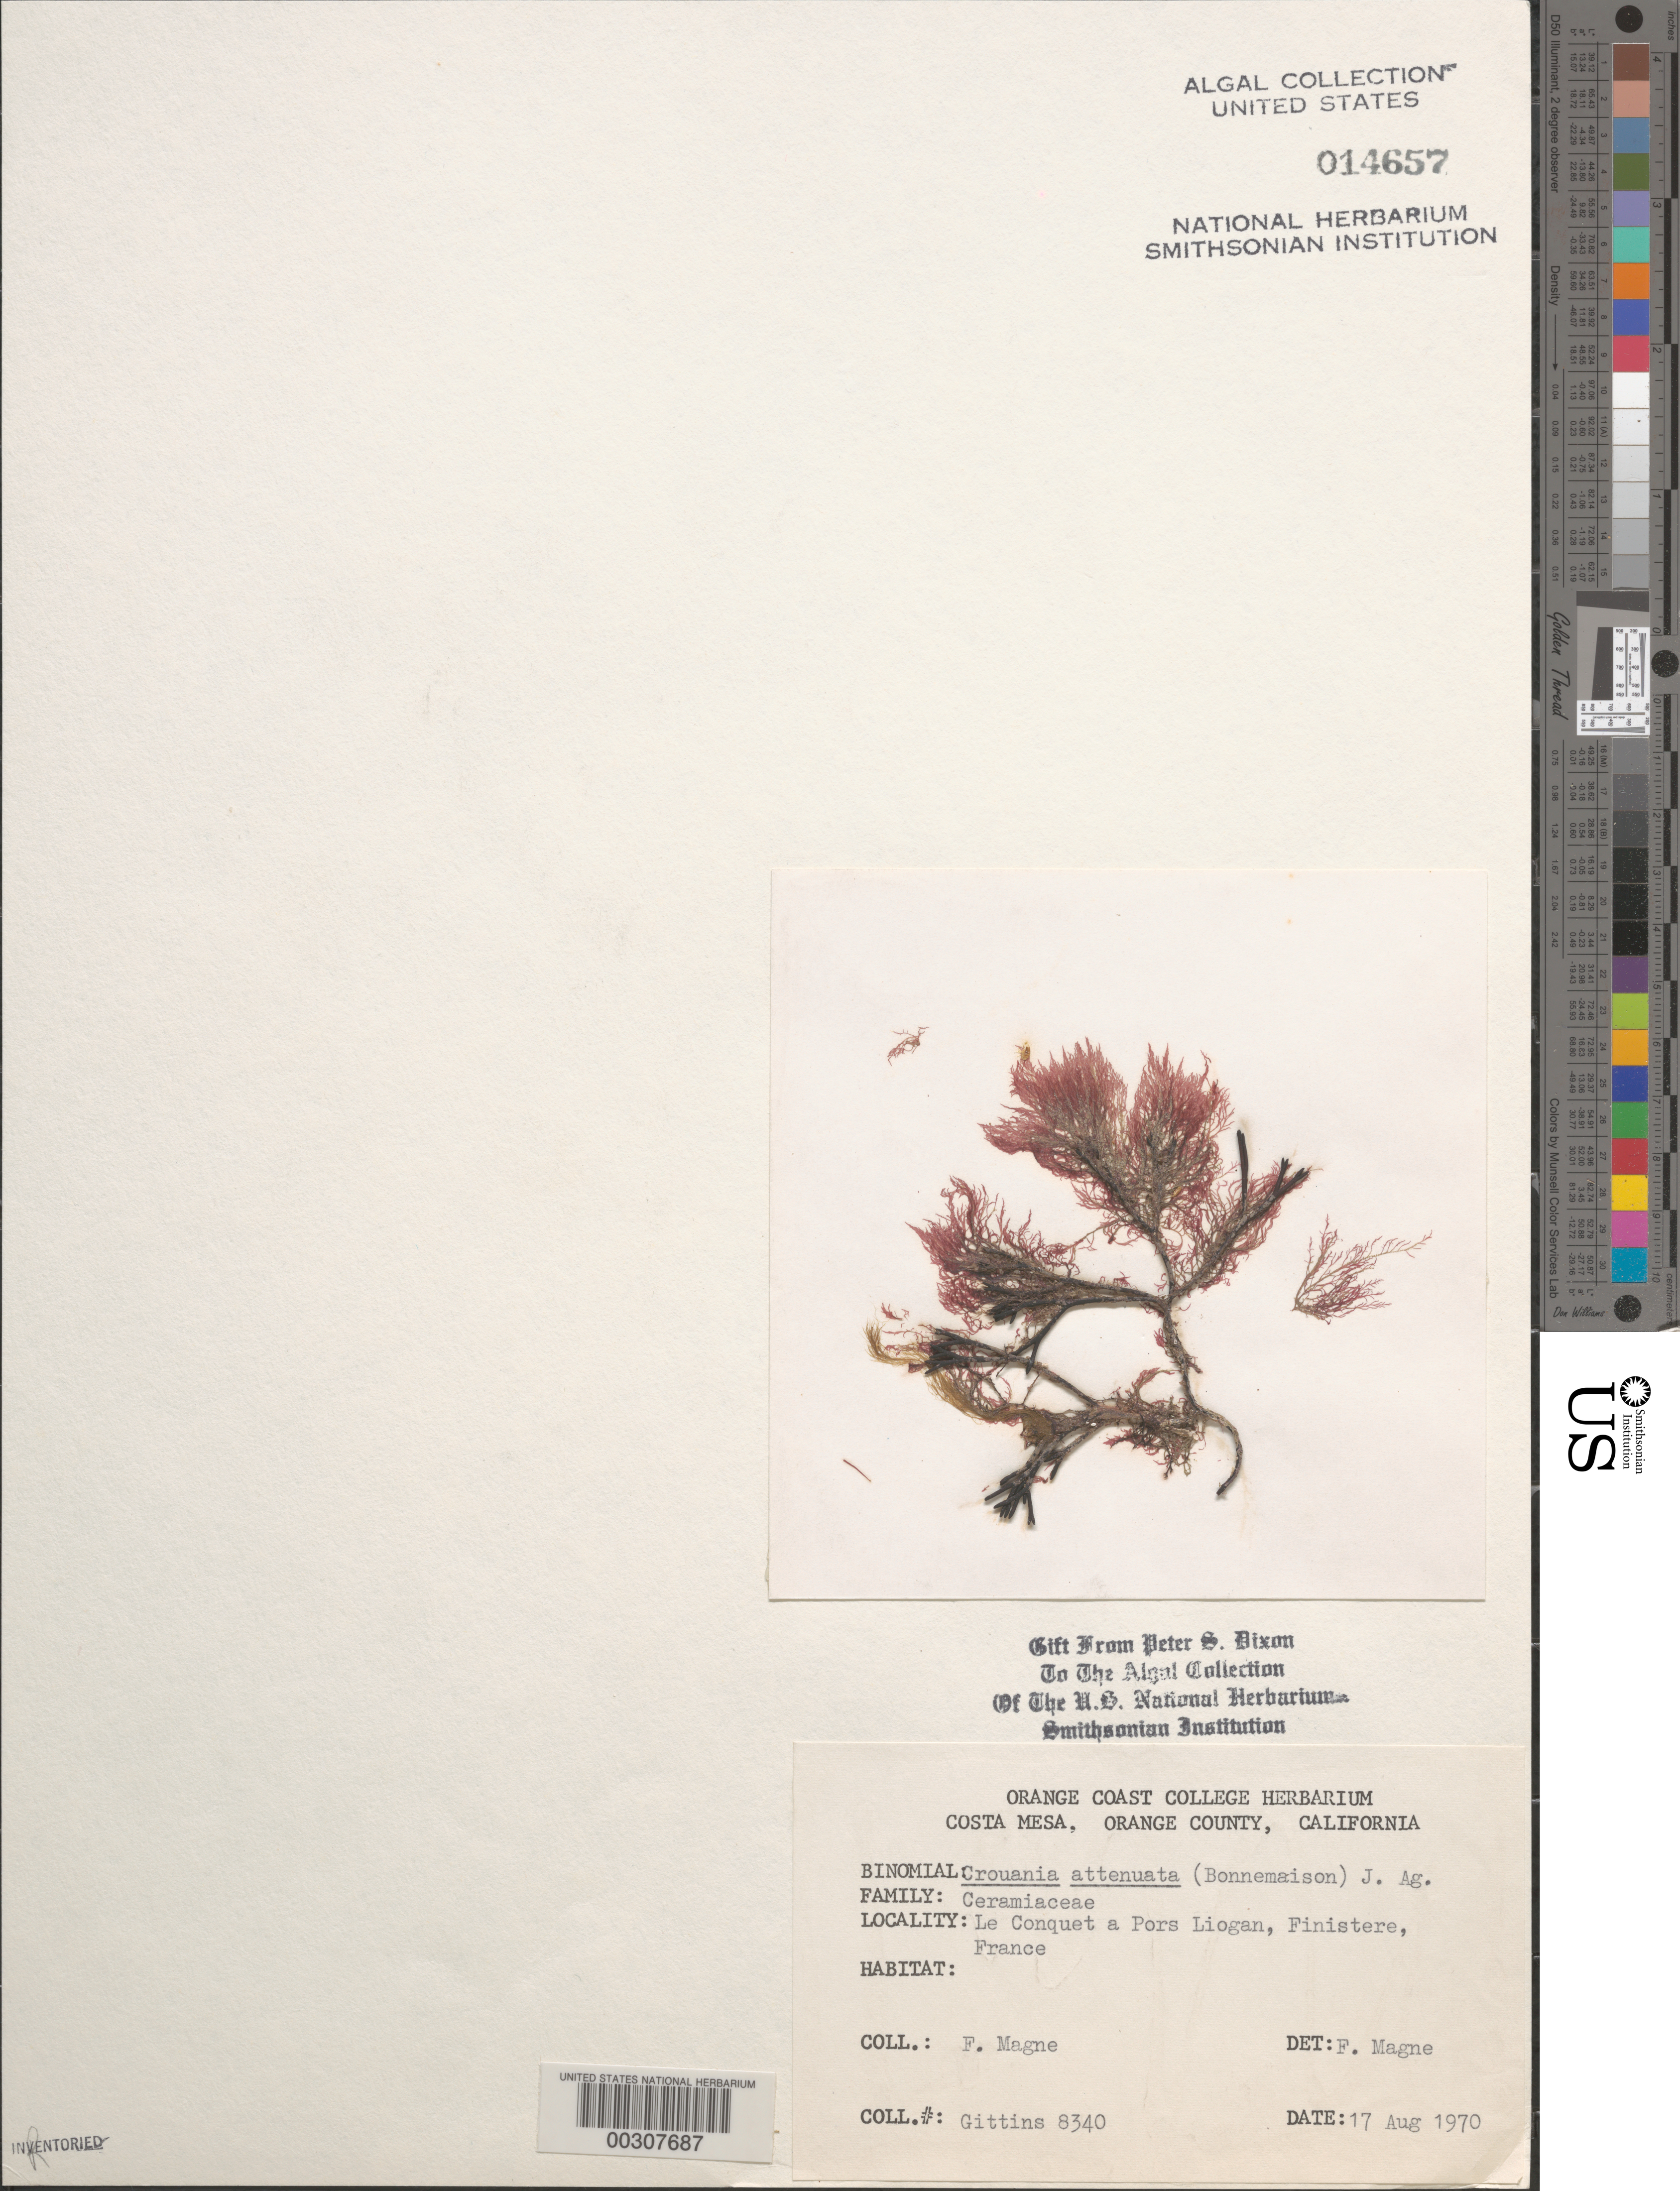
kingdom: Plantae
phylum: Rhodophyta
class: Florideophyceae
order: Ceramiales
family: Callithamniaceae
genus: Crouania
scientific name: Crouania attenuata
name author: (C. Agardh) J. Agardh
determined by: Magne, F.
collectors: F. Magne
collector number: Btg 8340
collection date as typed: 17 Aug 1970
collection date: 1970-08-17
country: France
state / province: Bretagne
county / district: Finistère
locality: Le Conquet, pors Liogan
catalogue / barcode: US 14657